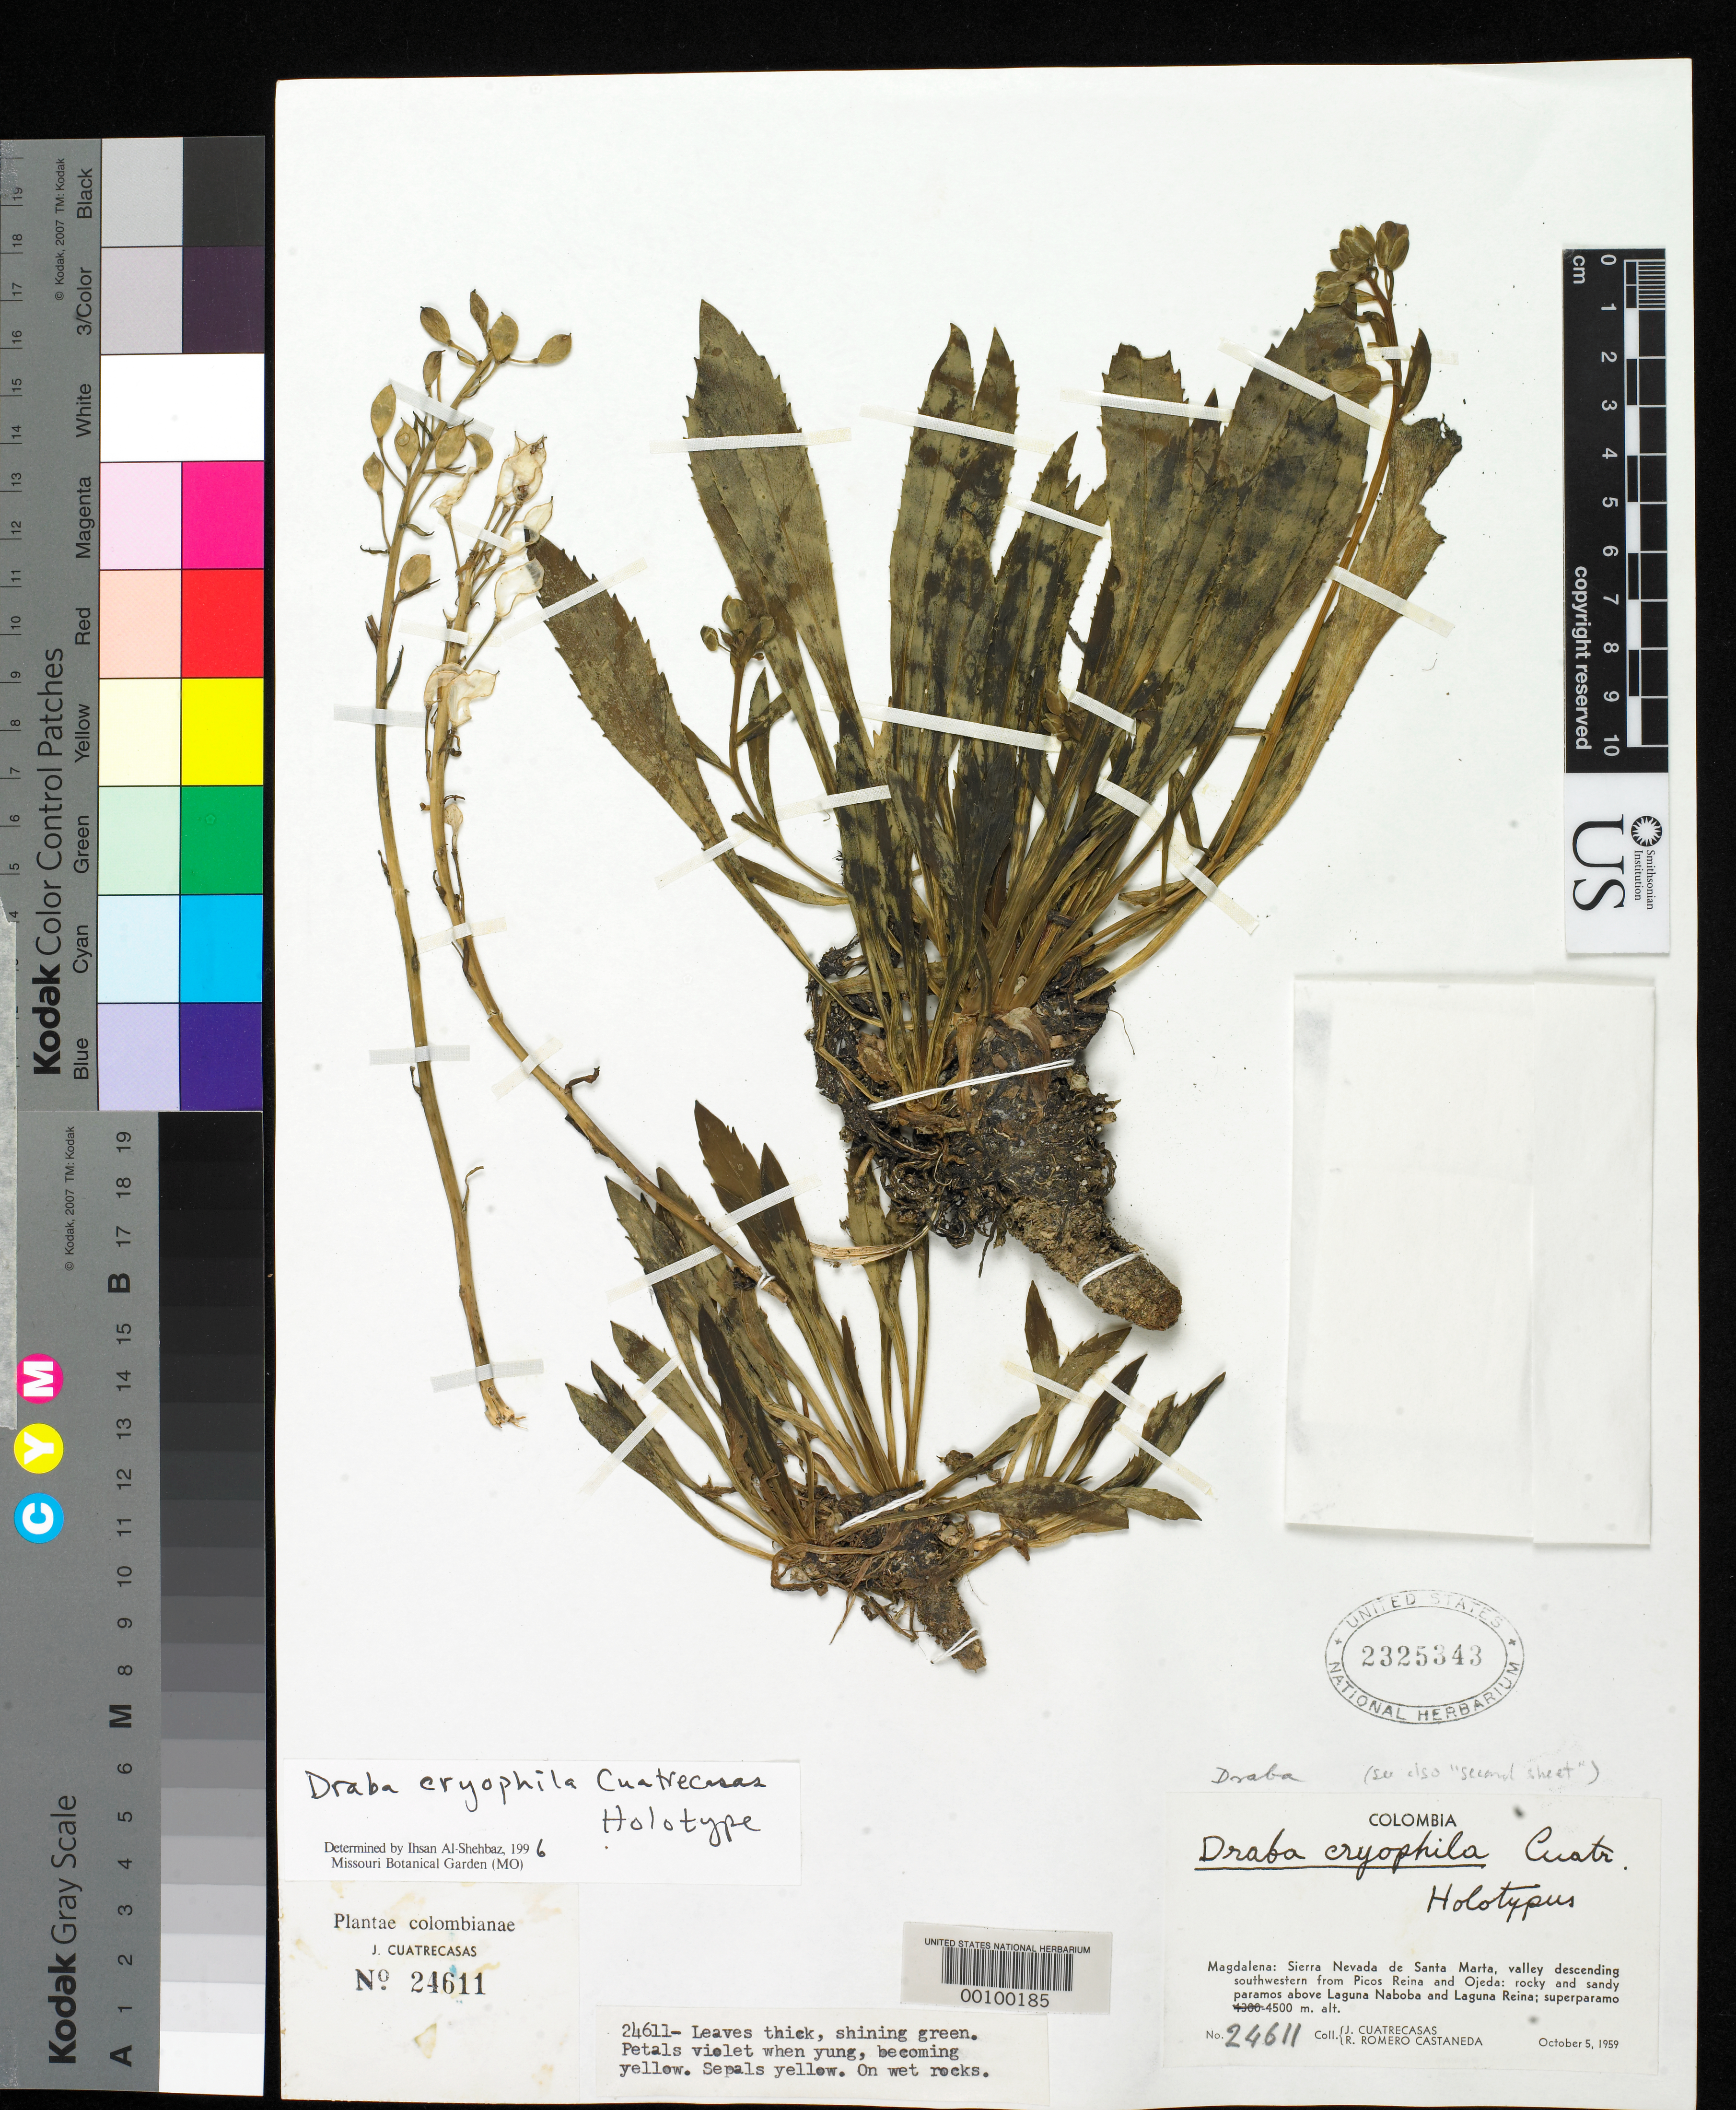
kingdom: Plantae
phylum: Tracheophyta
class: Magnoliopsida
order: Brassicales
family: Brassicaceae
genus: Draba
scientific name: Draba cryophila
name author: Cuatrec.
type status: Holotype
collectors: J. Cuatrecasas & R. Romero Castañeda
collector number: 24611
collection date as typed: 05 Oct 1959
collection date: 1959-10-05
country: Colombia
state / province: Magdalena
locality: Sierra Nevada de Santa Marta, above Laguna Naboba and Laguna Reina.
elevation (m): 4500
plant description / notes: See also "Holotypus, second sheet" (USNH 2614320).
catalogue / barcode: US 2325343